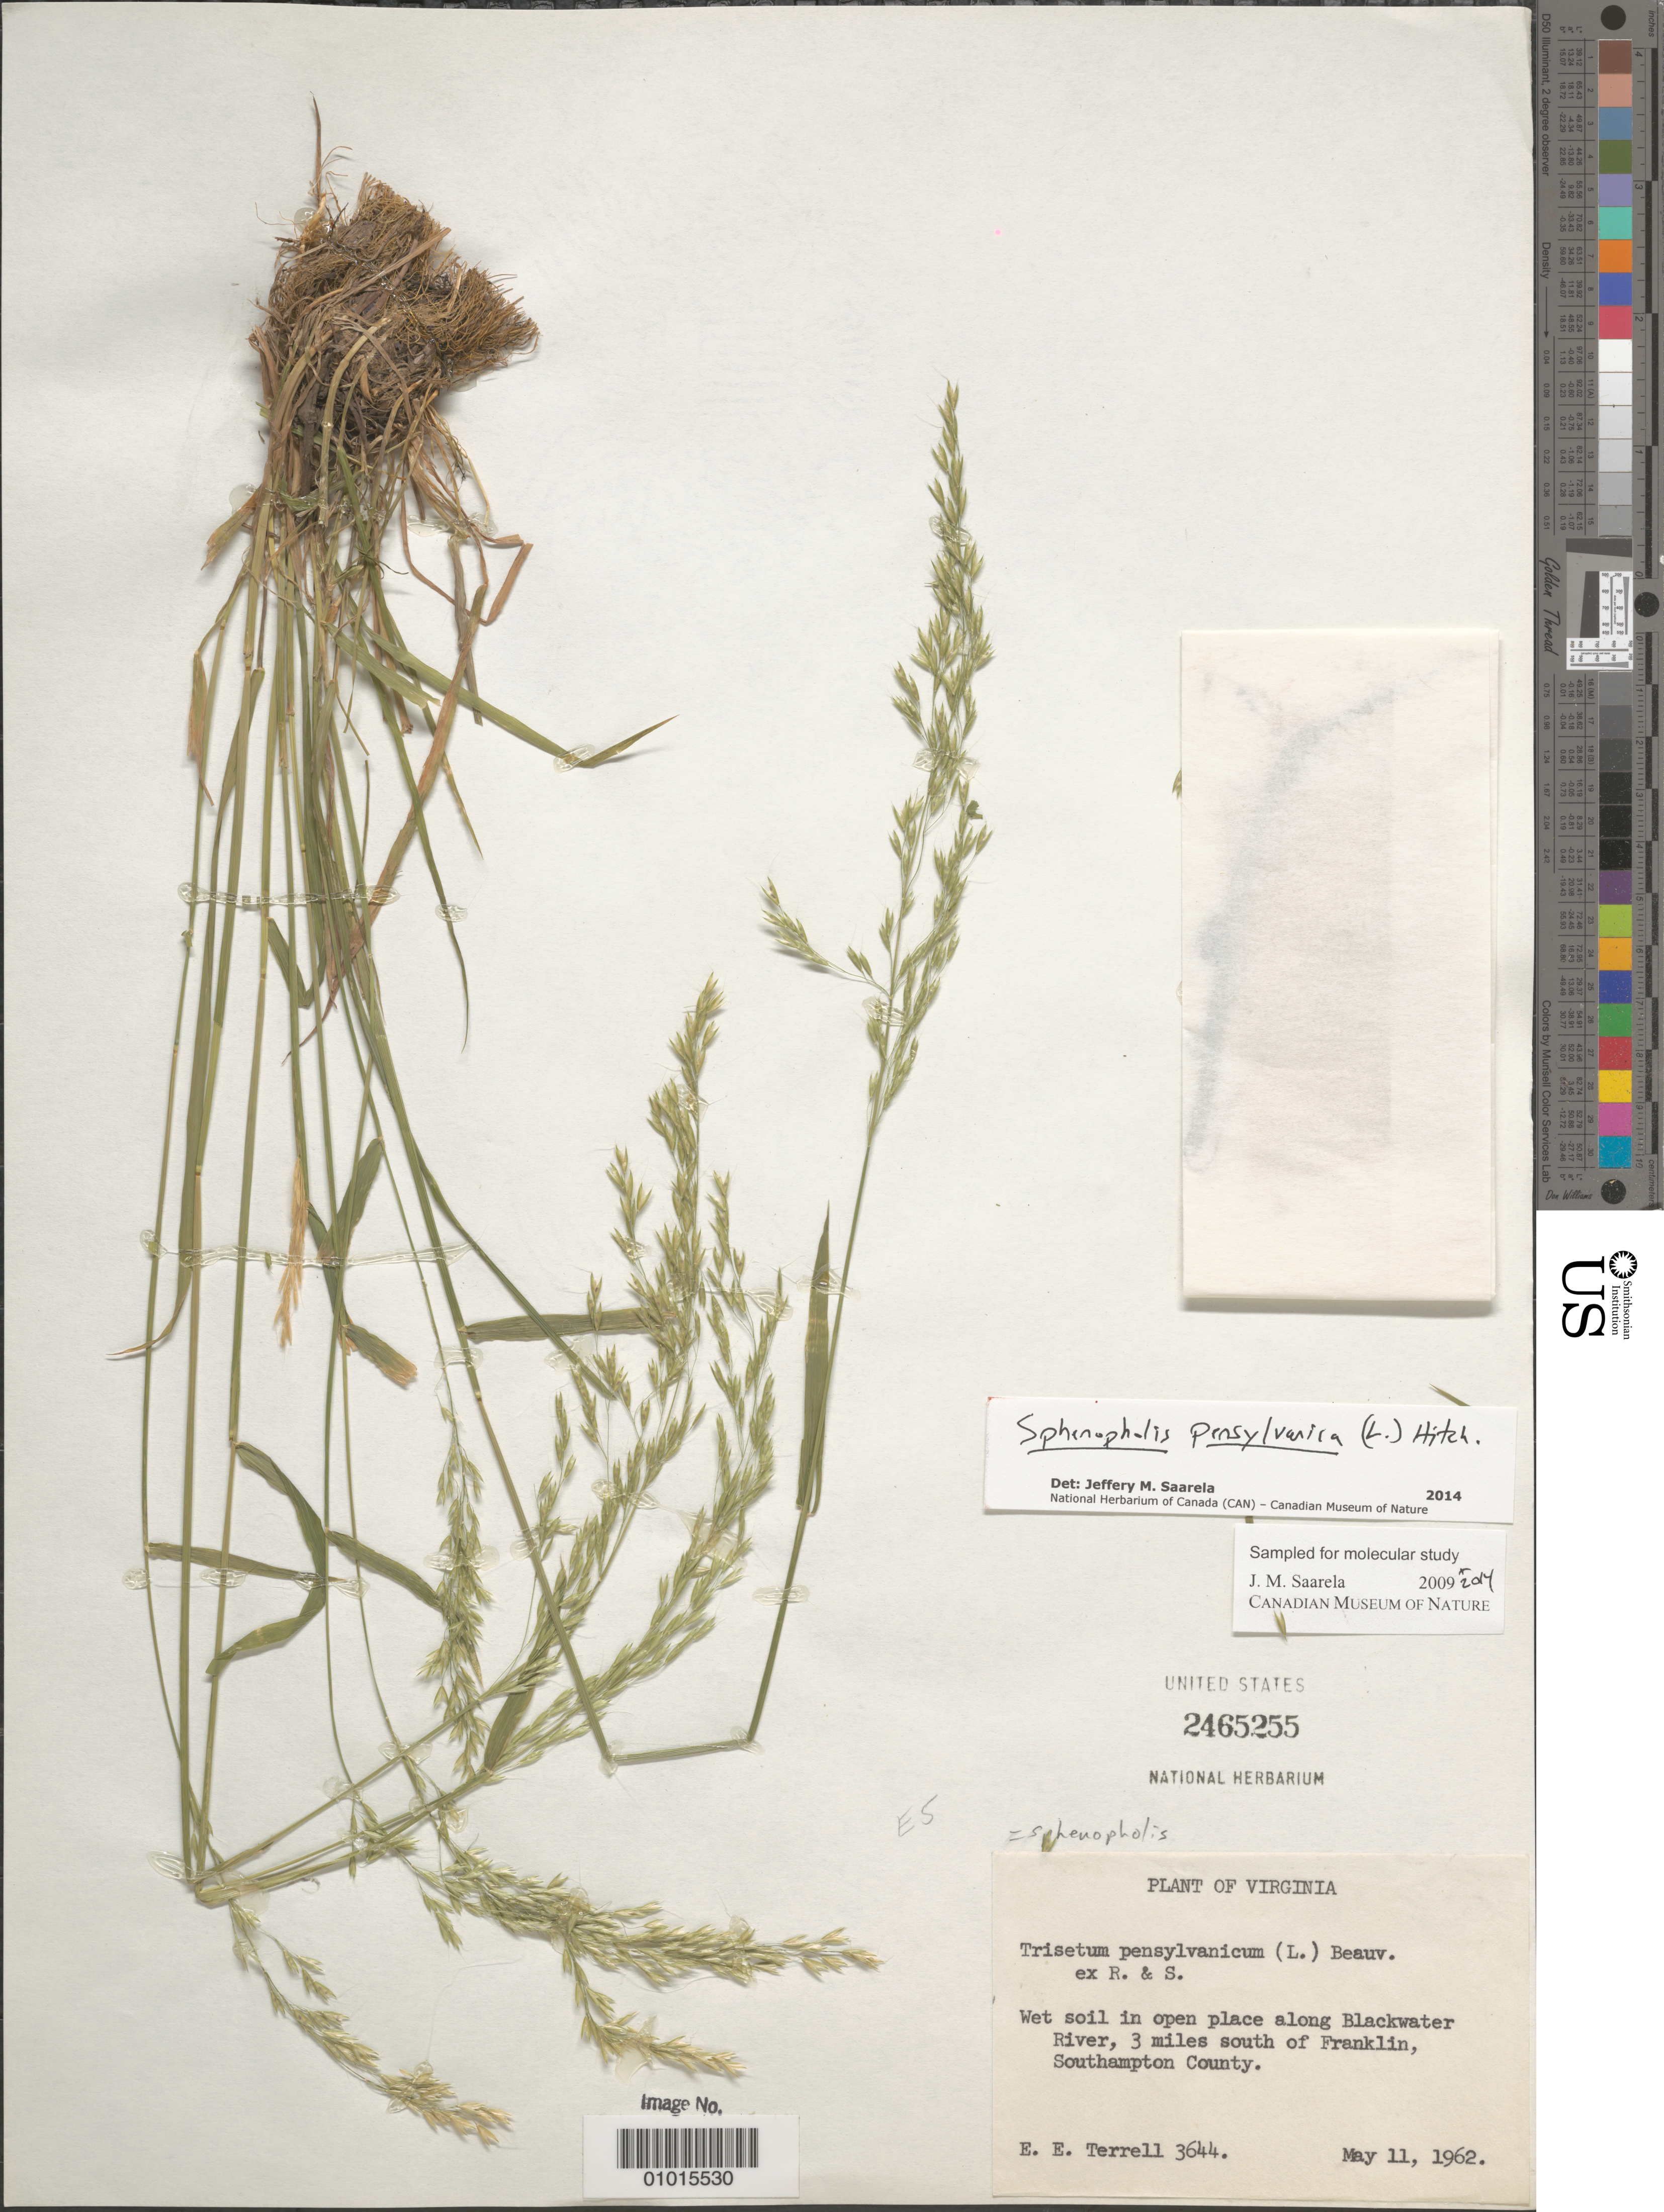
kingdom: Plantae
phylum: Tracheophyta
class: Liliopsida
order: Poales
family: Poaceae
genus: Sphenopholis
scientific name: Sphenopholis pensylvanica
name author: (L.) Hitchc.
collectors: E. E. Terrell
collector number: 3644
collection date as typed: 11 May 1962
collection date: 1962-05-11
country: United States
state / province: Virginia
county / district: Southampton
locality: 3 mi. S of Franklin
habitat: Wet soil in open place along Blackwater River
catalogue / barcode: US 2465255